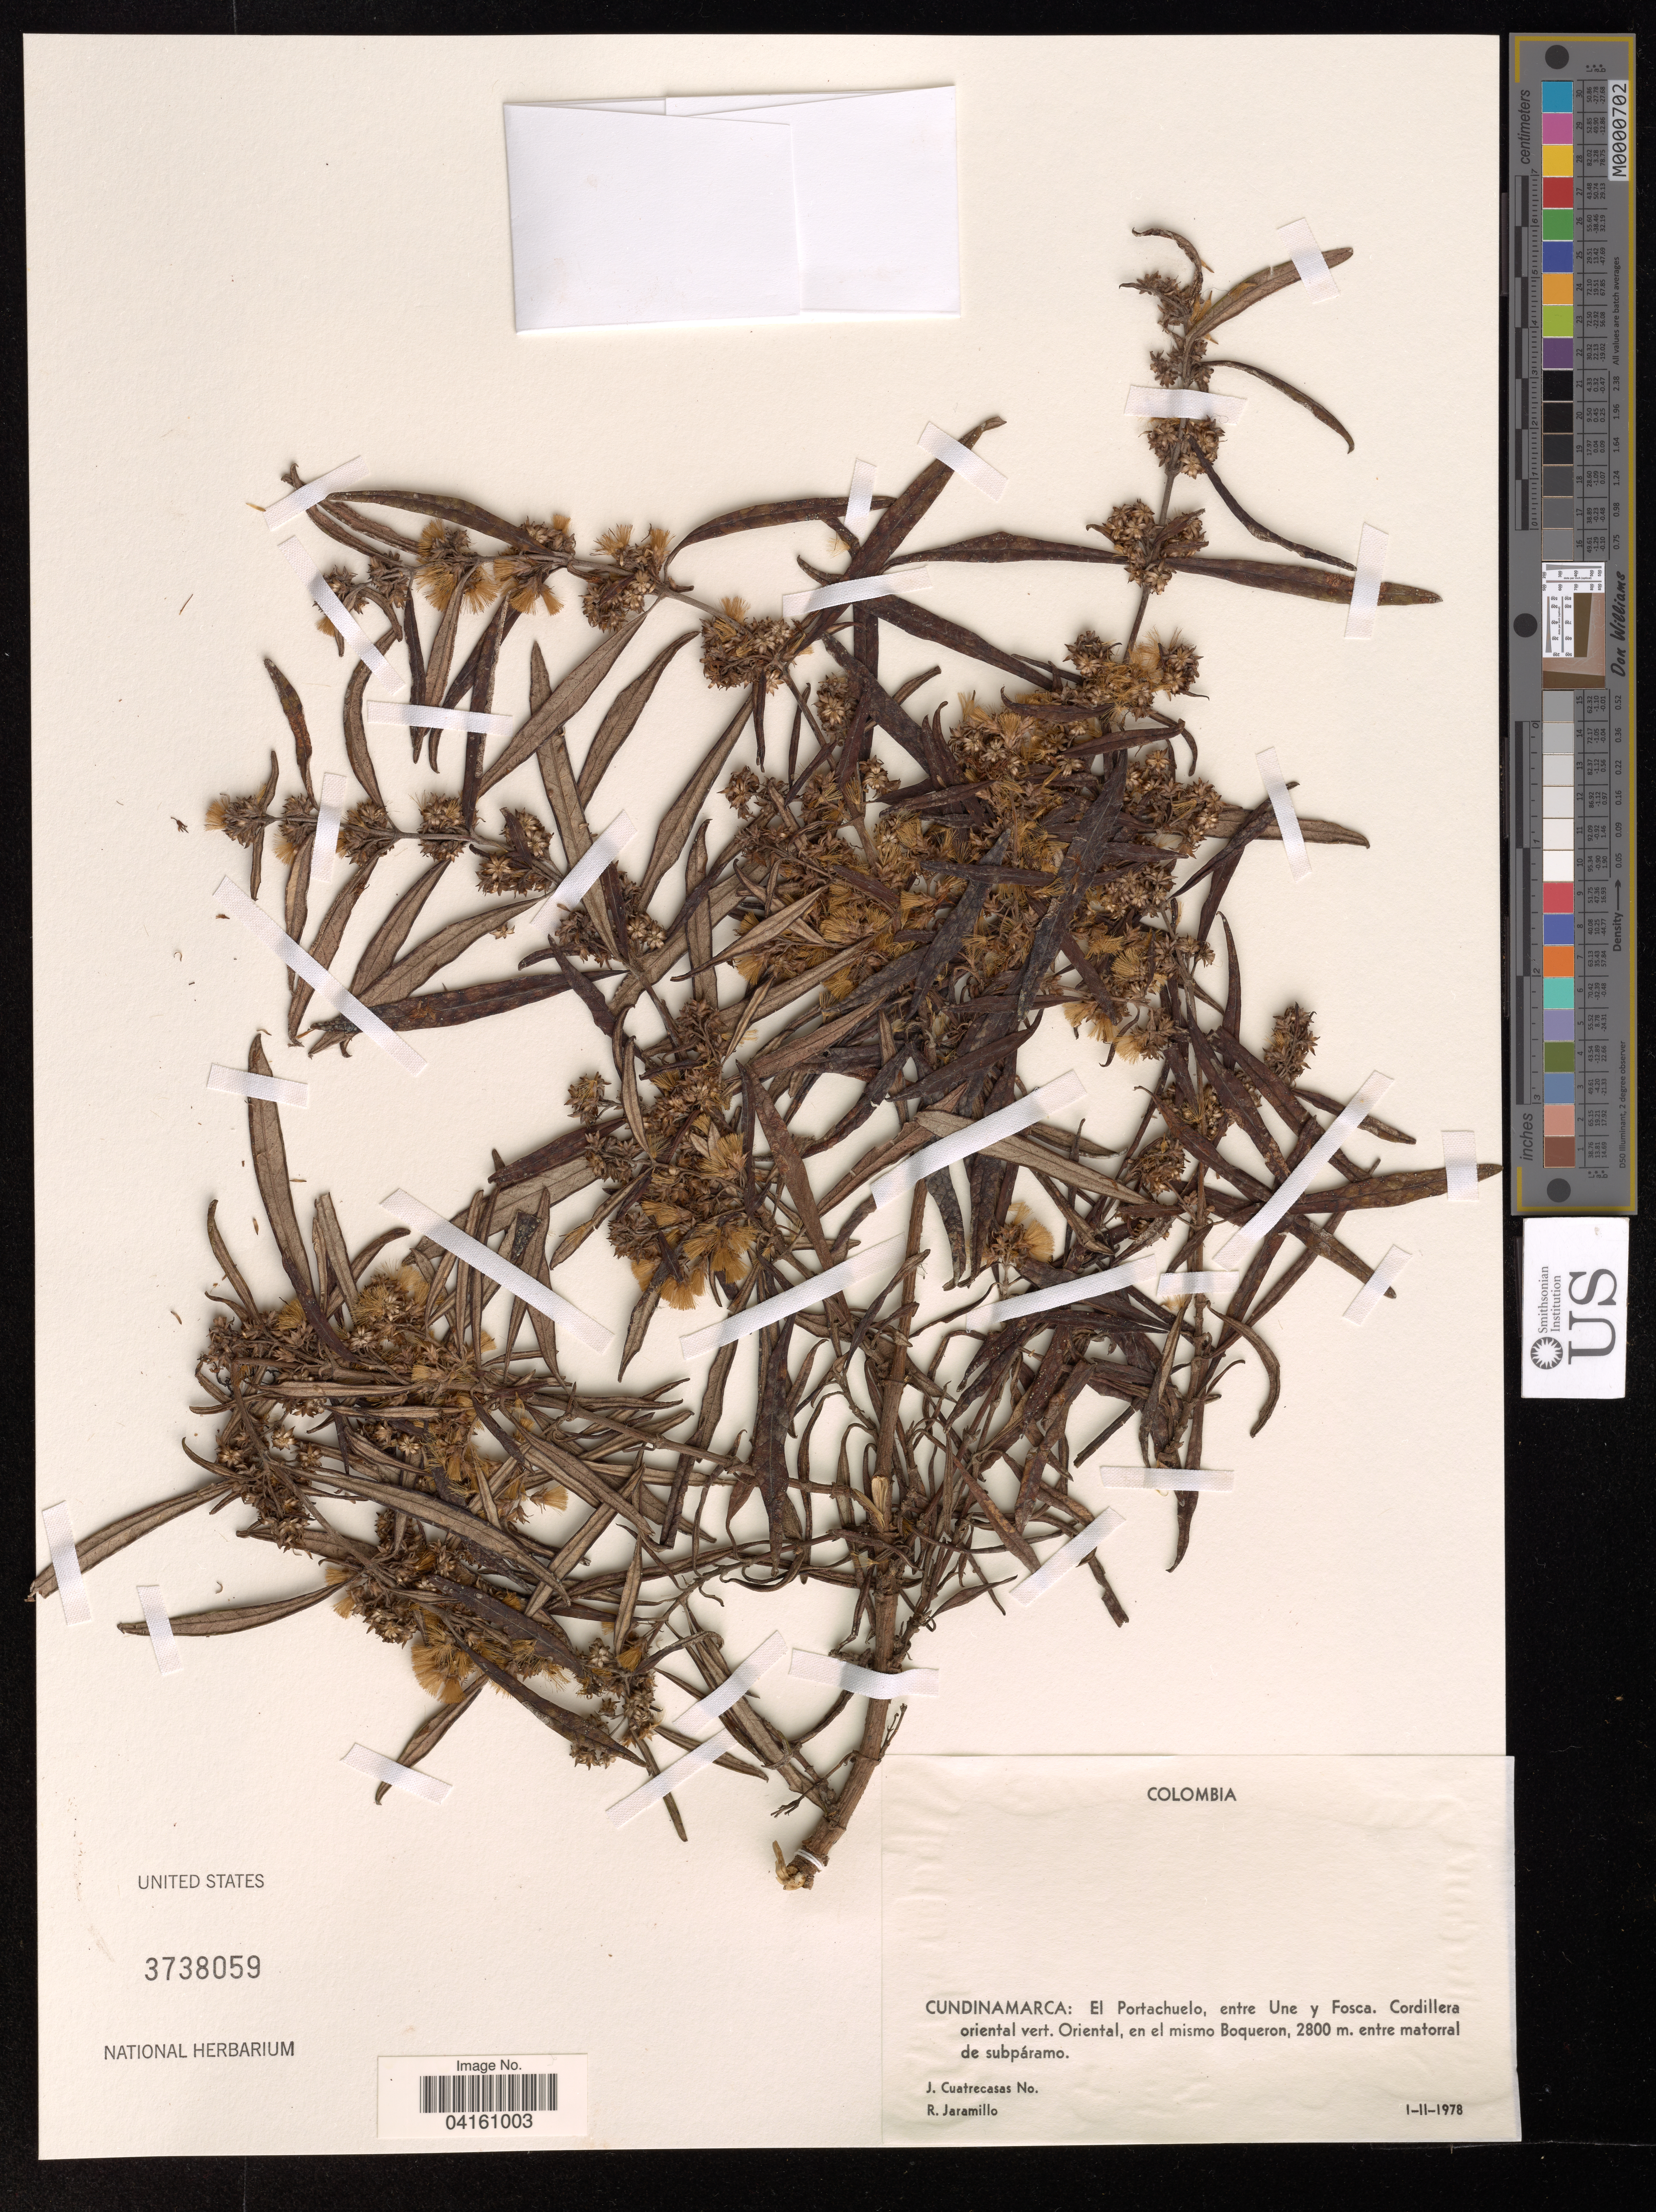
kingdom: Plantae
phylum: Tracheophyta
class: Magnoliopsida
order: Asterales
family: Asteraceae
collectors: J. Cuatrecasas & R. Jaramillo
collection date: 1978-11-01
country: Colombia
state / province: Cundinamarca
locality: El Portachuelo, entre Une y Fosca. Cordillera oriental vert. Oriental, en el mismo Bosqueron.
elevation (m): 2800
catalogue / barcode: US 3738059